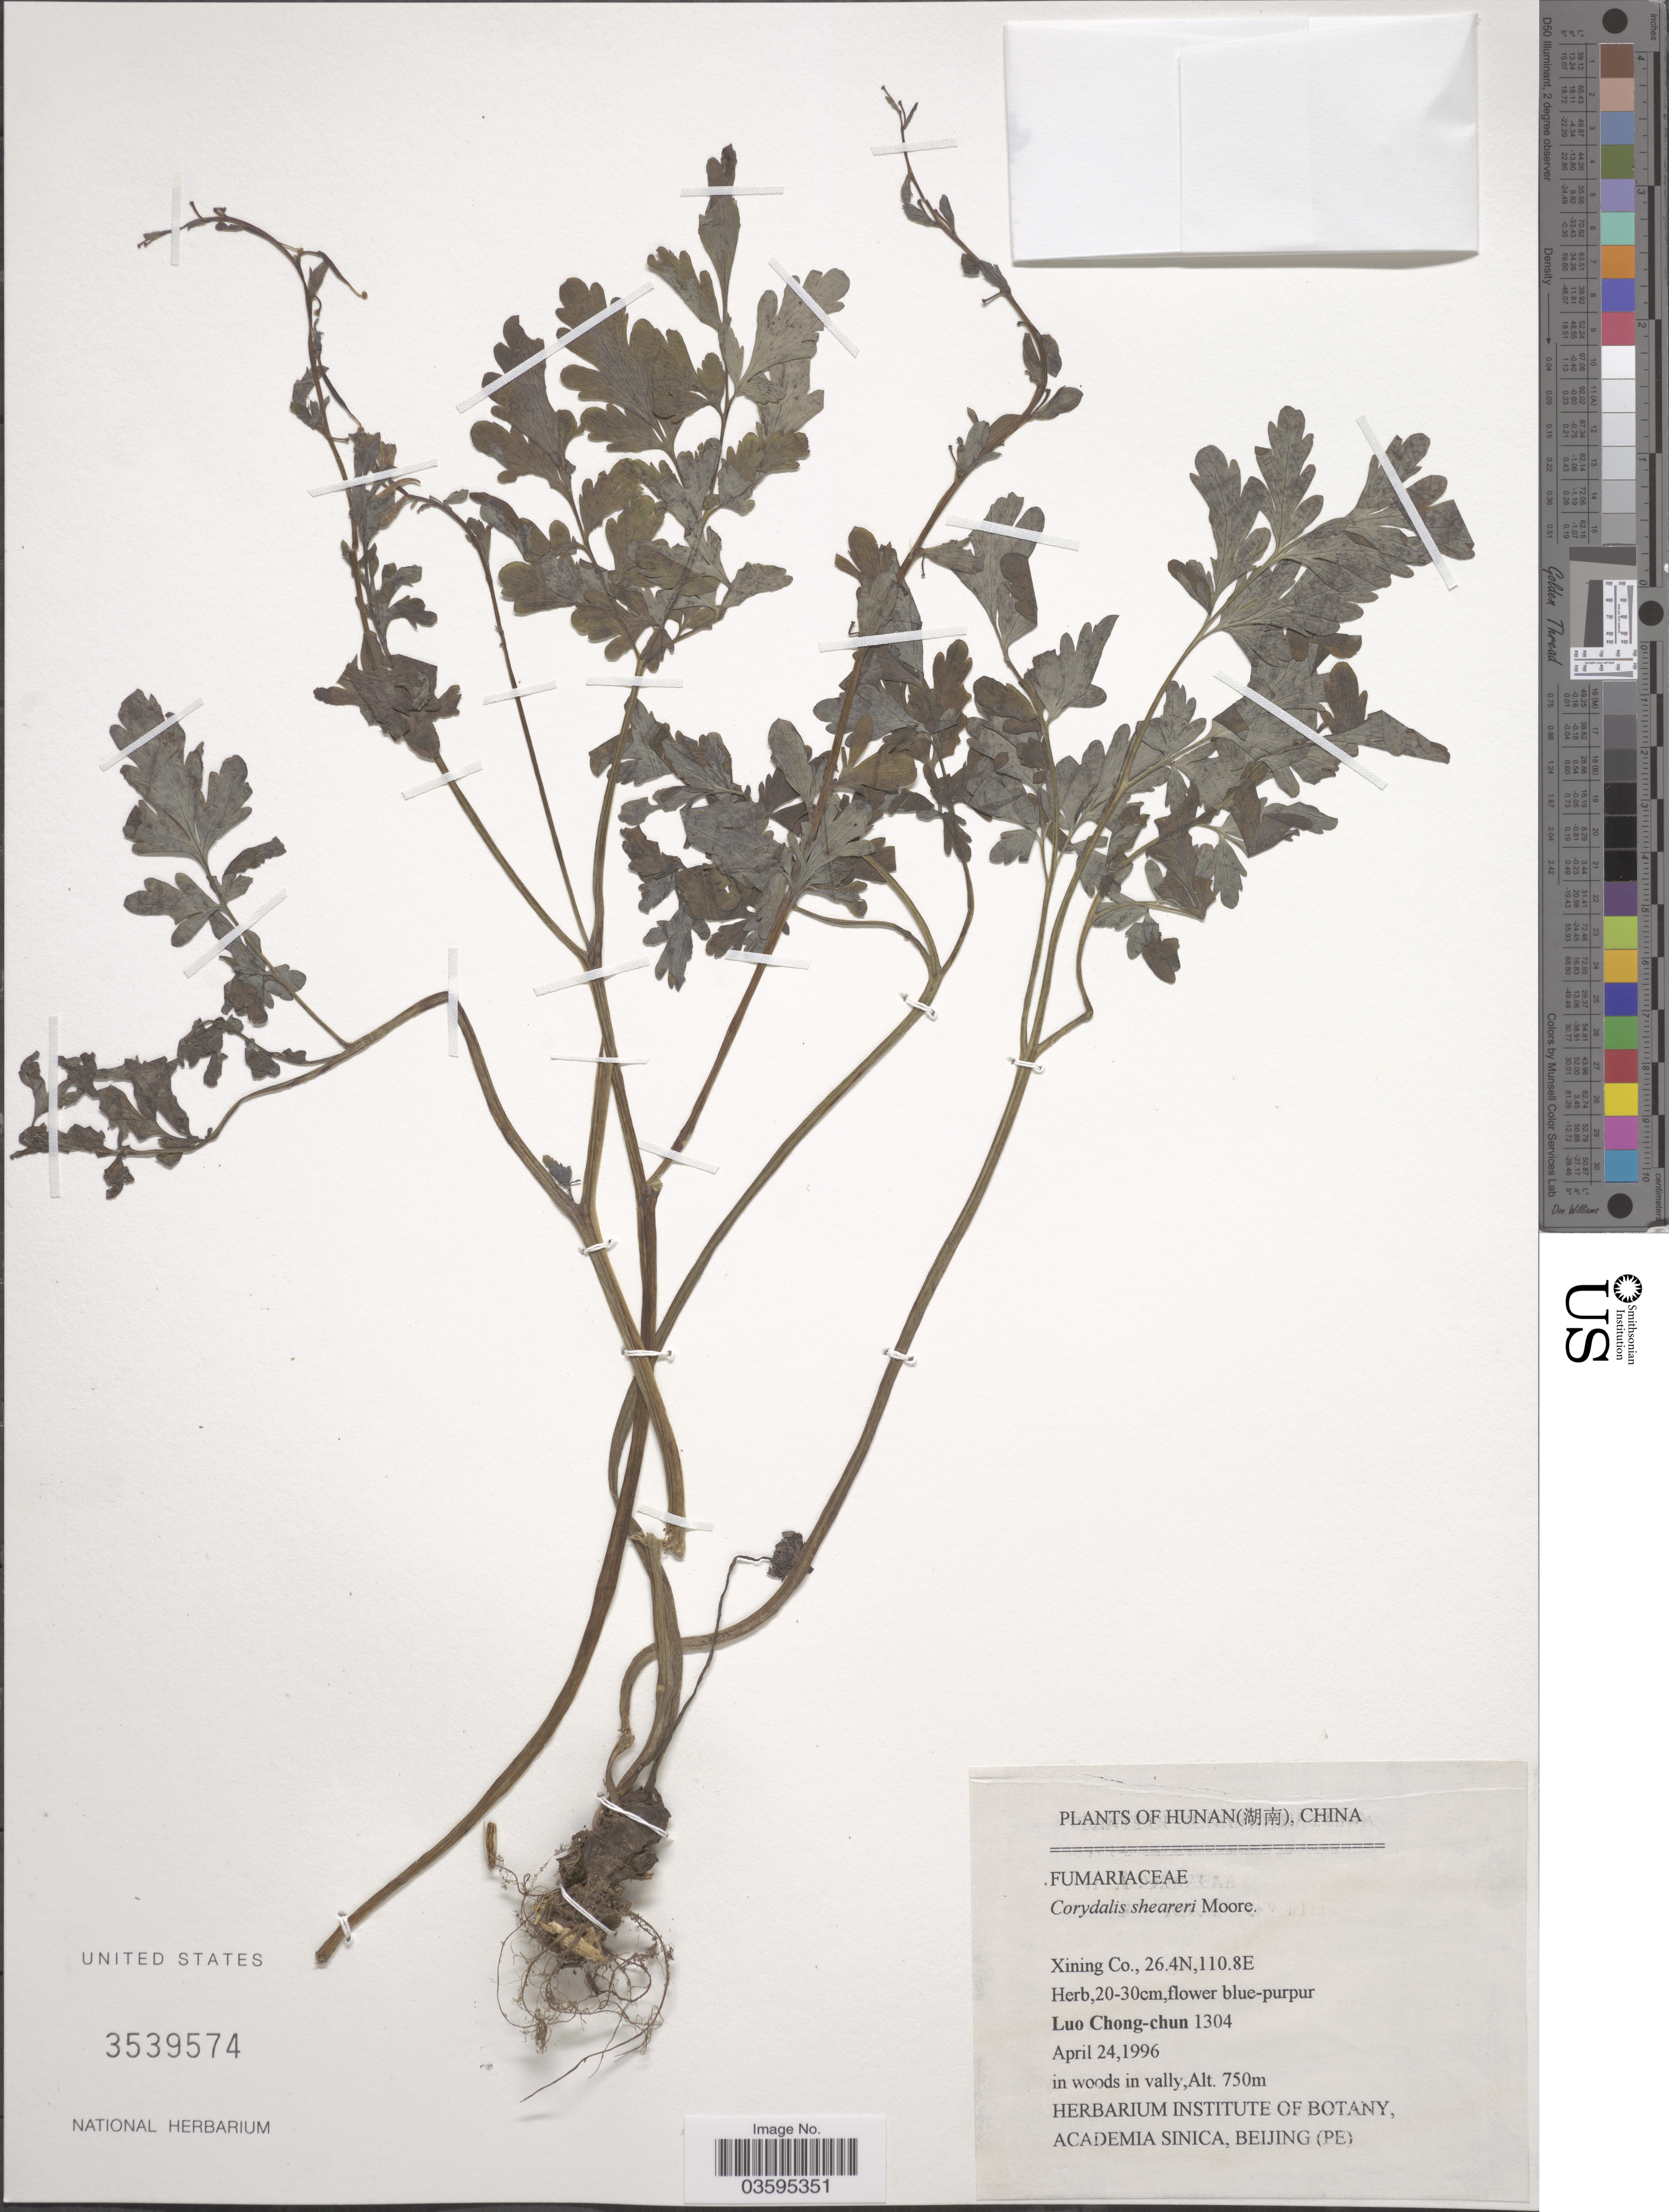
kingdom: Plantae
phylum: Tracheophyta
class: Magnoliopsida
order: Ranunculales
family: Papaveraceae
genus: Corydalis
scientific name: Corydalis sheareri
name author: S. Moore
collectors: L. Chong-Chun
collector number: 1304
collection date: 1996-04-24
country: China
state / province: Hunan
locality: Xining Co.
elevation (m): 750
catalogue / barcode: US 3539574